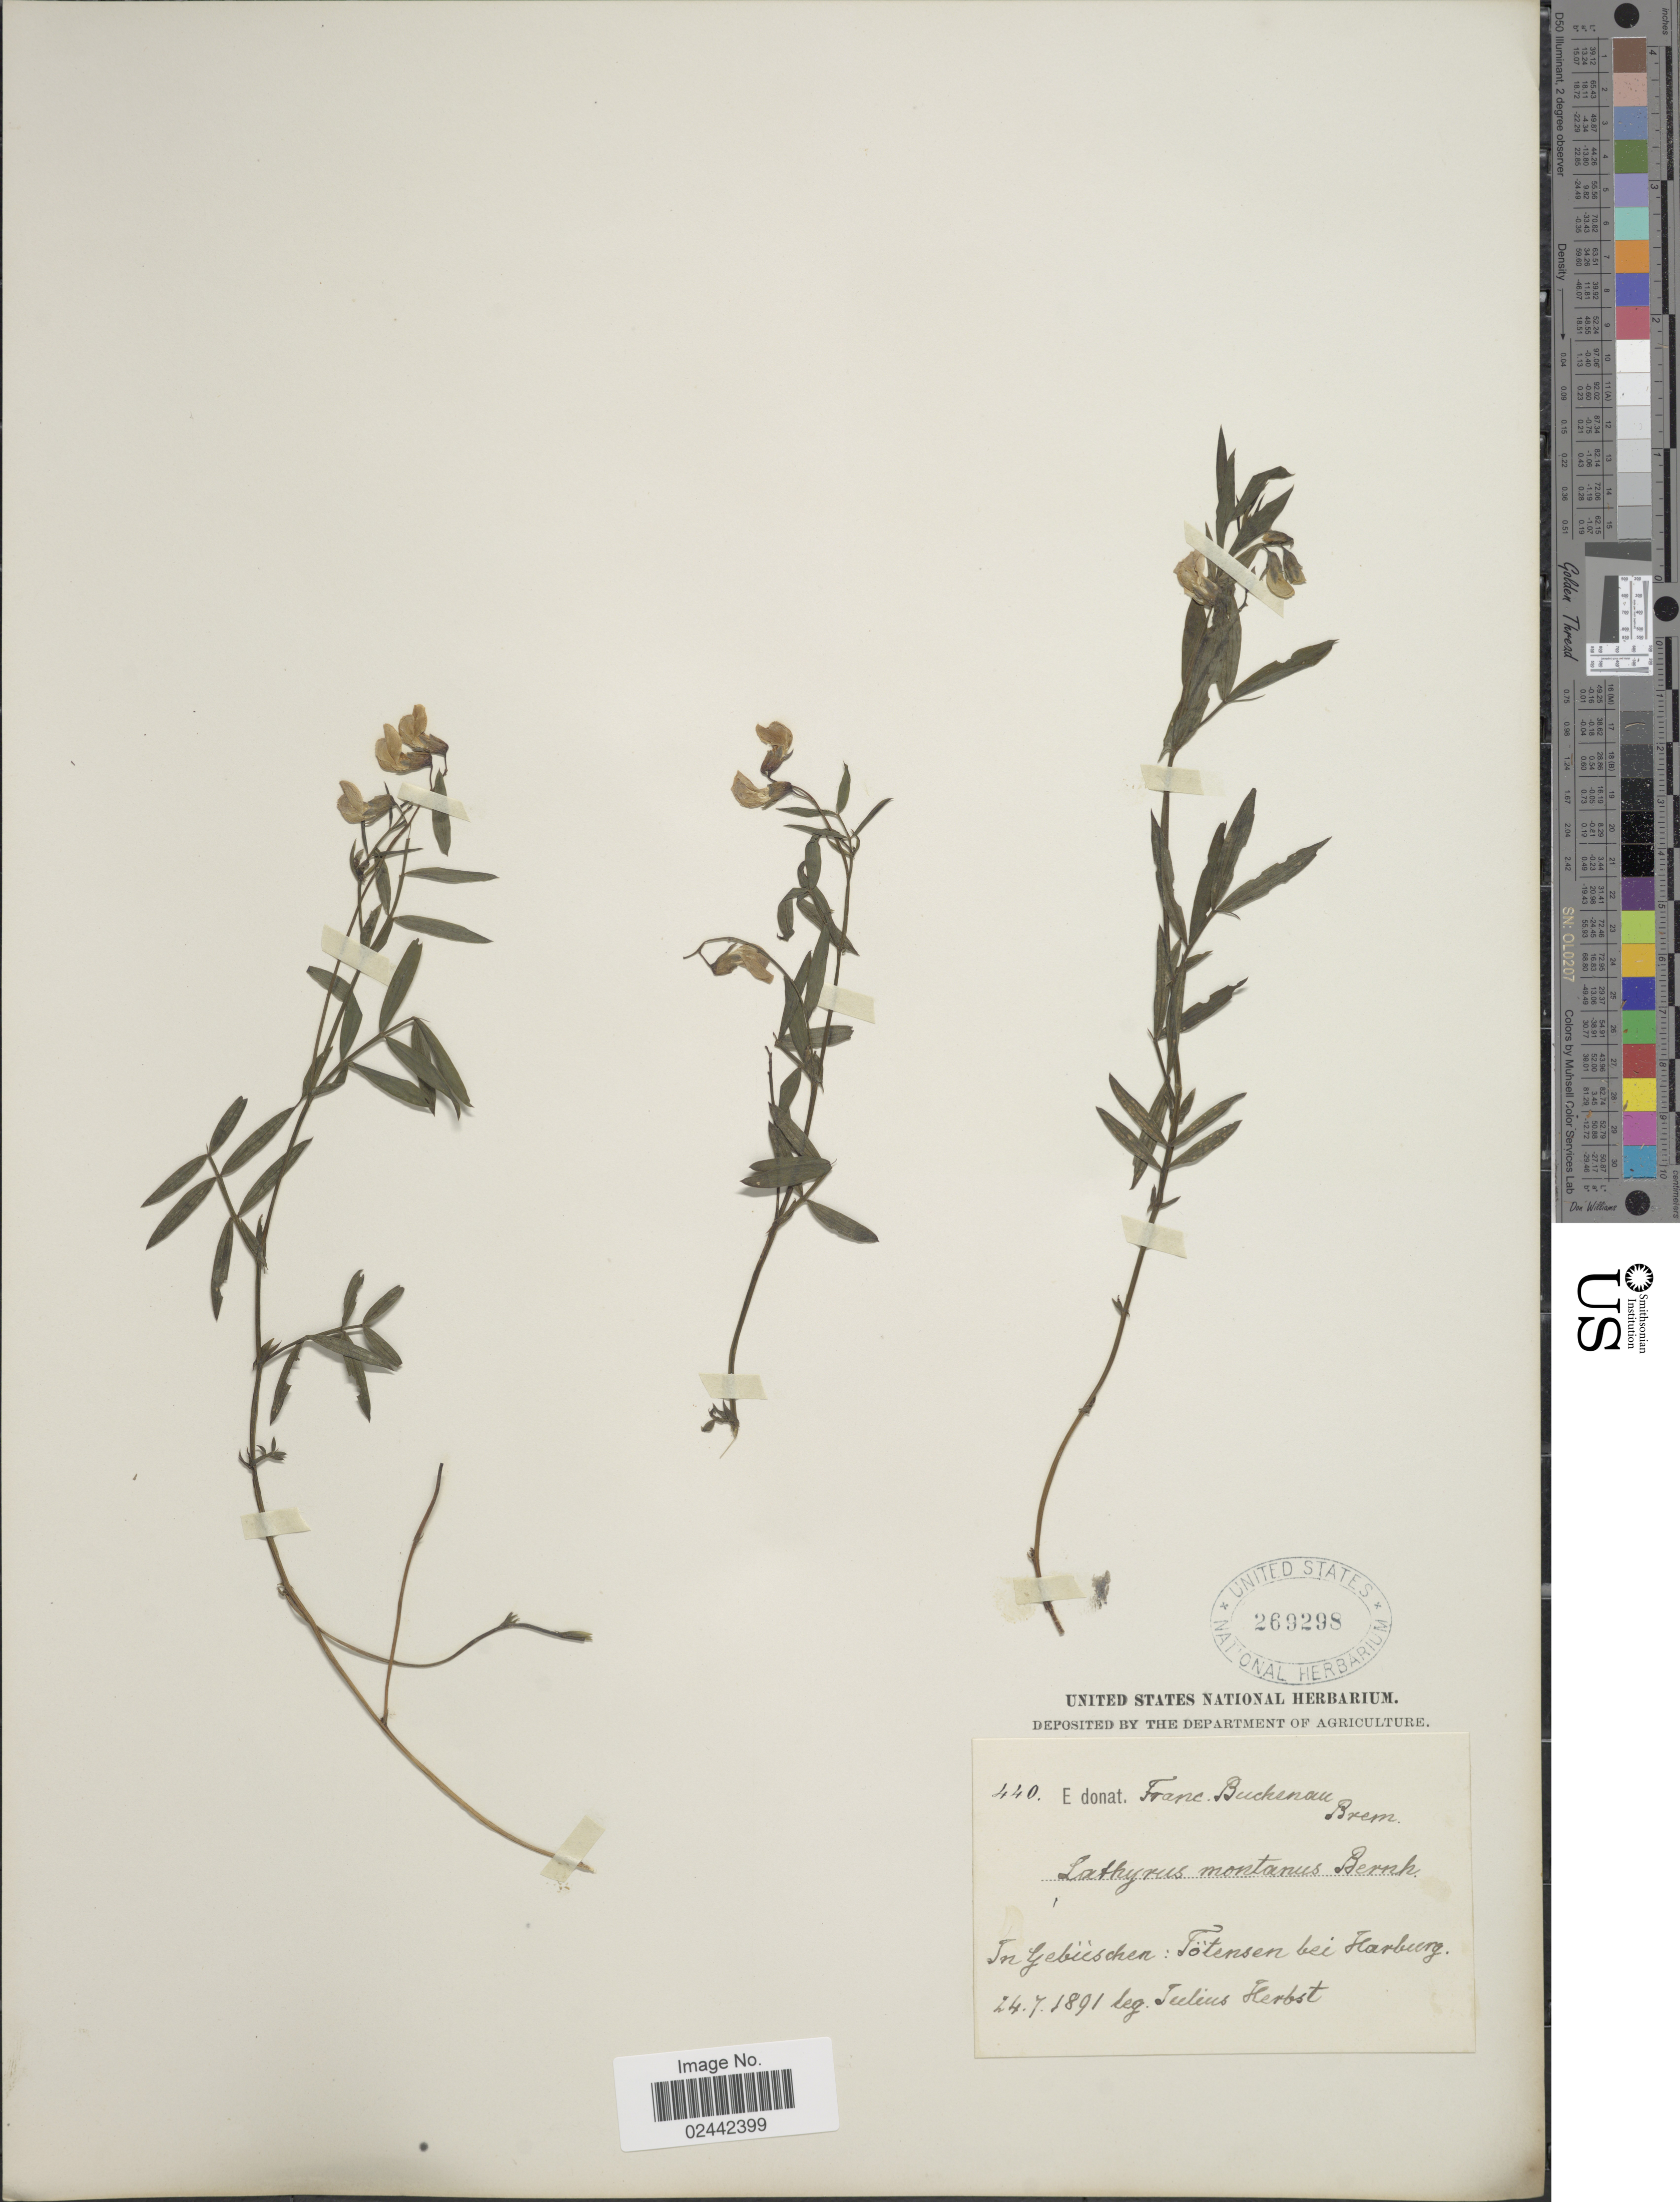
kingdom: Plantae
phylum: Tracheophyta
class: Magnoliopsida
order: Fabales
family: Fabaceae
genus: Lathyrus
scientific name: Lathyrus montanus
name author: Bernh.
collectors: J. Herbst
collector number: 440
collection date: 1891-07-24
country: Germany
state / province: Hamburg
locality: In Gebuschen: Fotenssen bei Harburg.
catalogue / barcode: US 269298